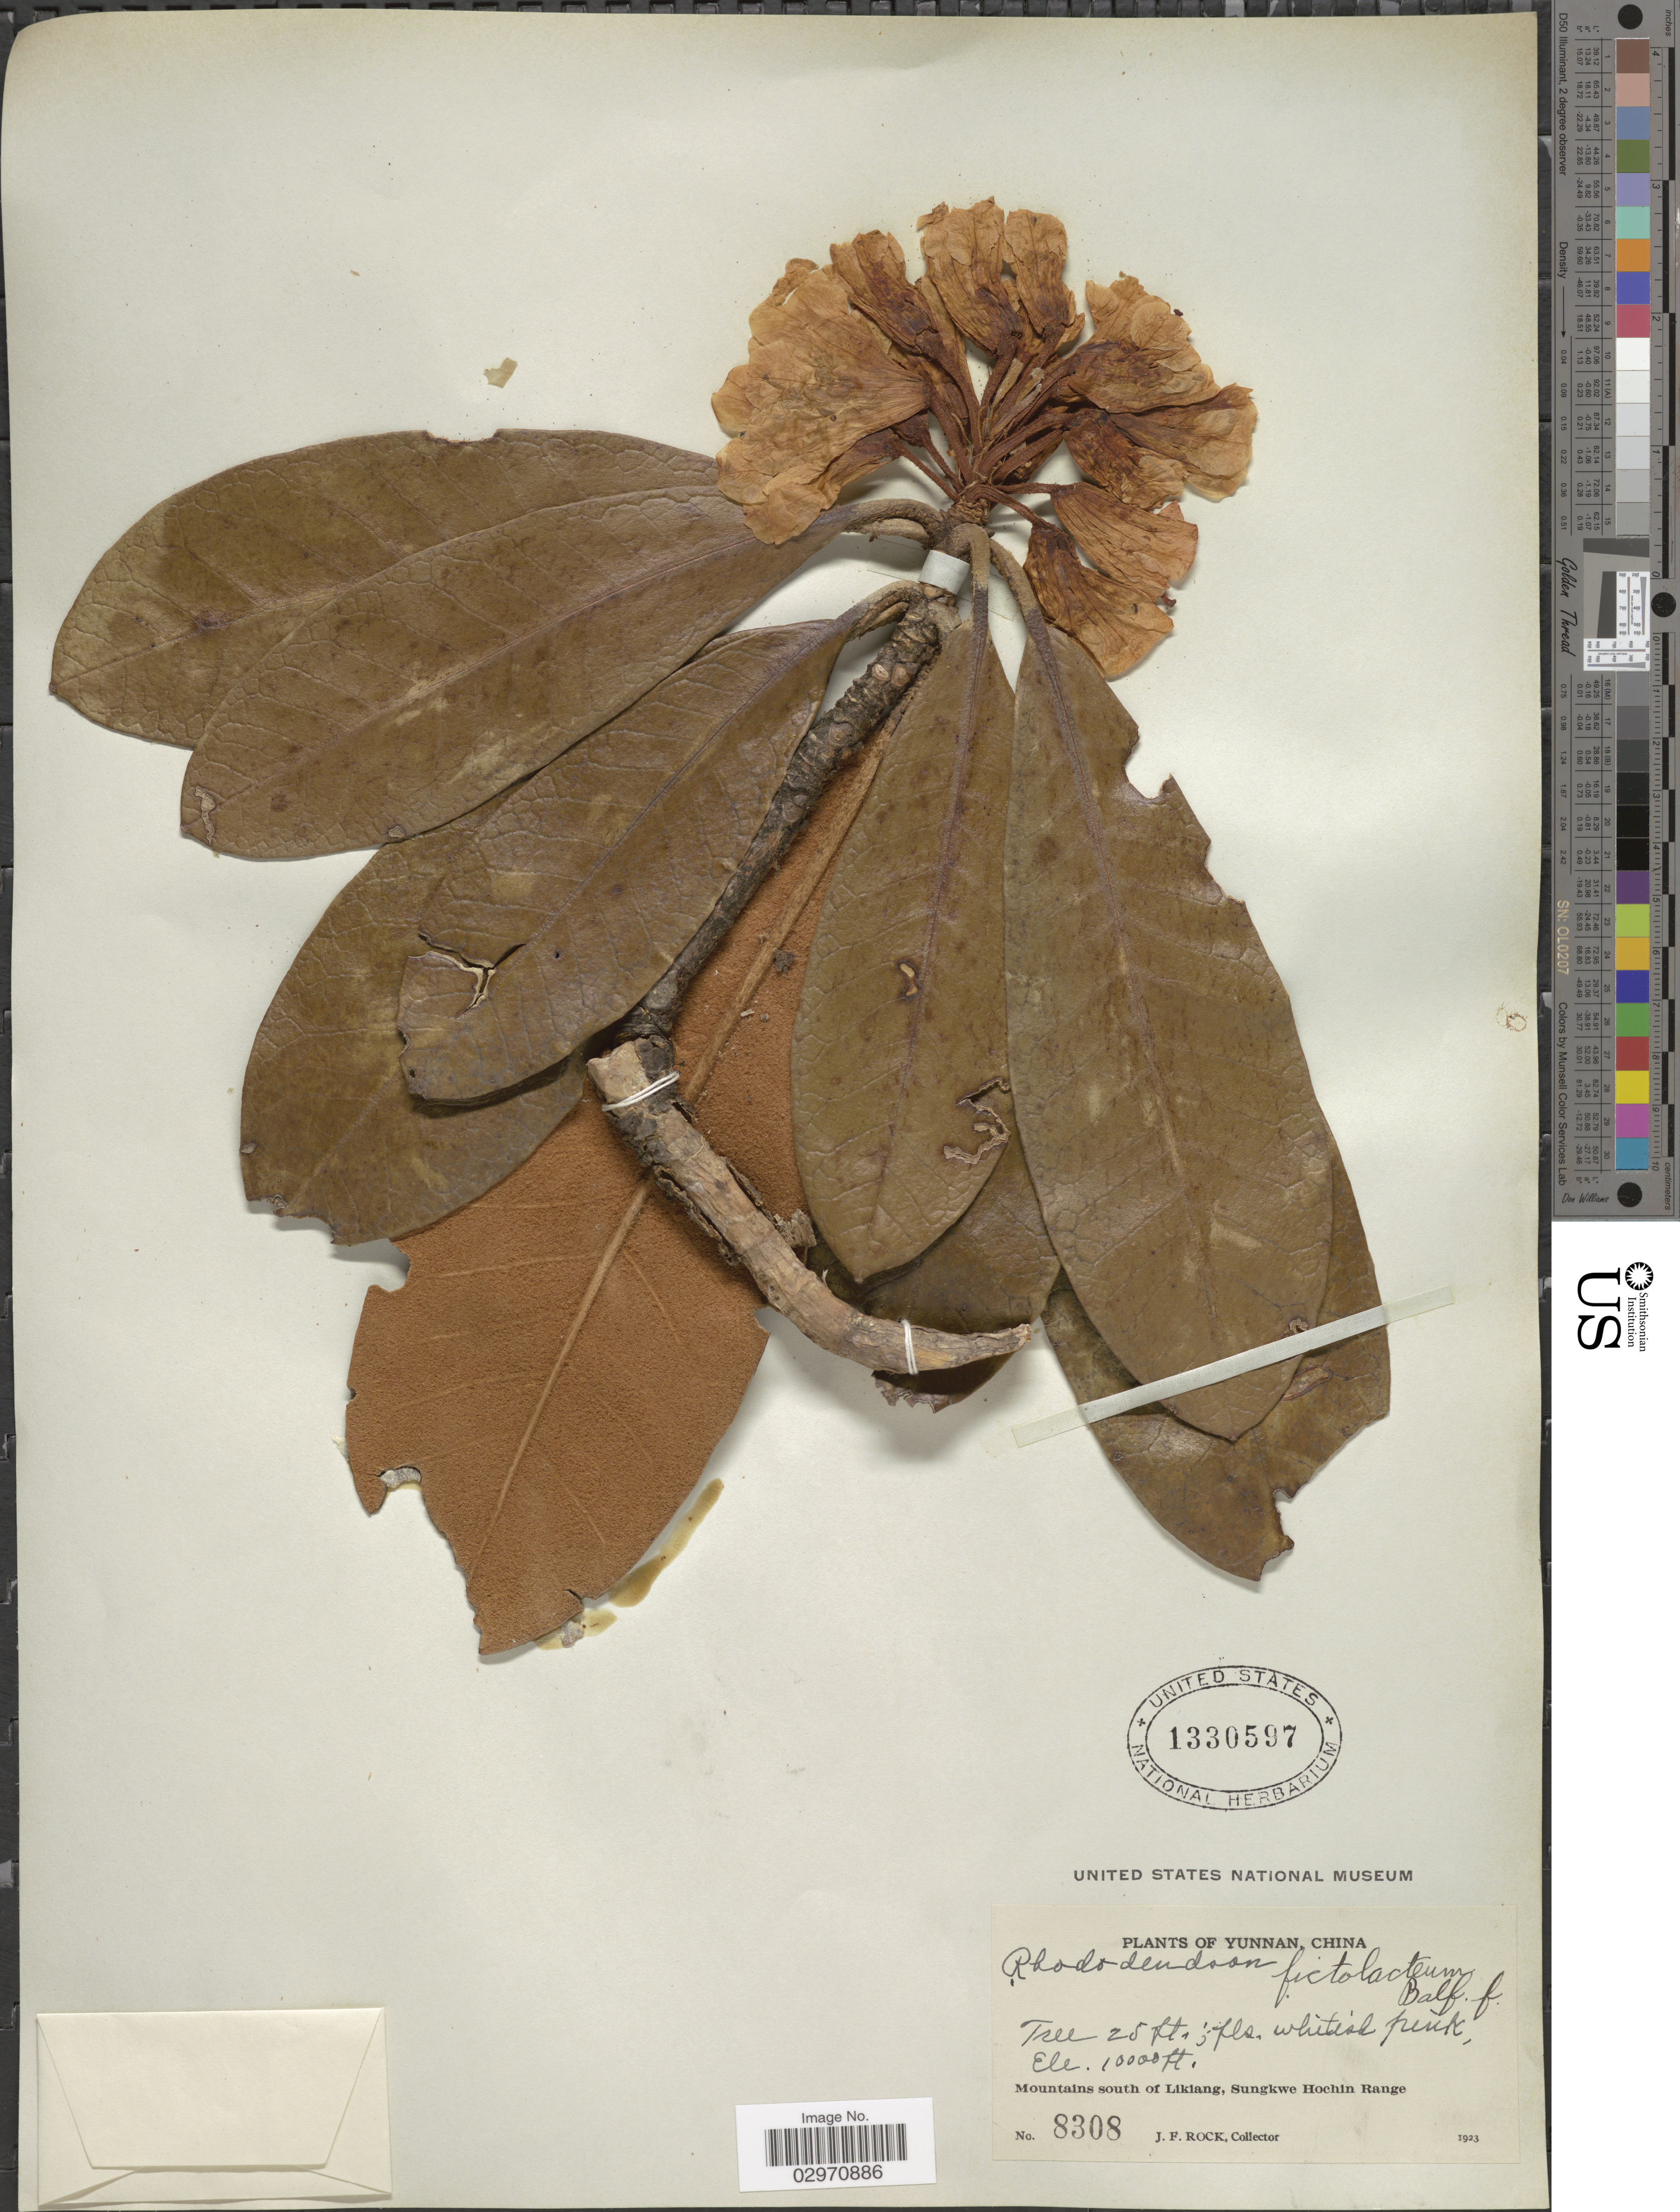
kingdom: Plantae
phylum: Tracheophyta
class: Magnoliopsida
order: Ericales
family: Ericaceae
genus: Rhododendron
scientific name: Rhododendron fictolacteum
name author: Balf. f.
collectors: J. Rock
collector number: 8308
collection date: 1923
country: China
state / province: Yunnan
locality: Mountains south of Likiang, Sungkwe Hochin Range.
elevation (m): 3048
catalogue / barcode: US 1330597